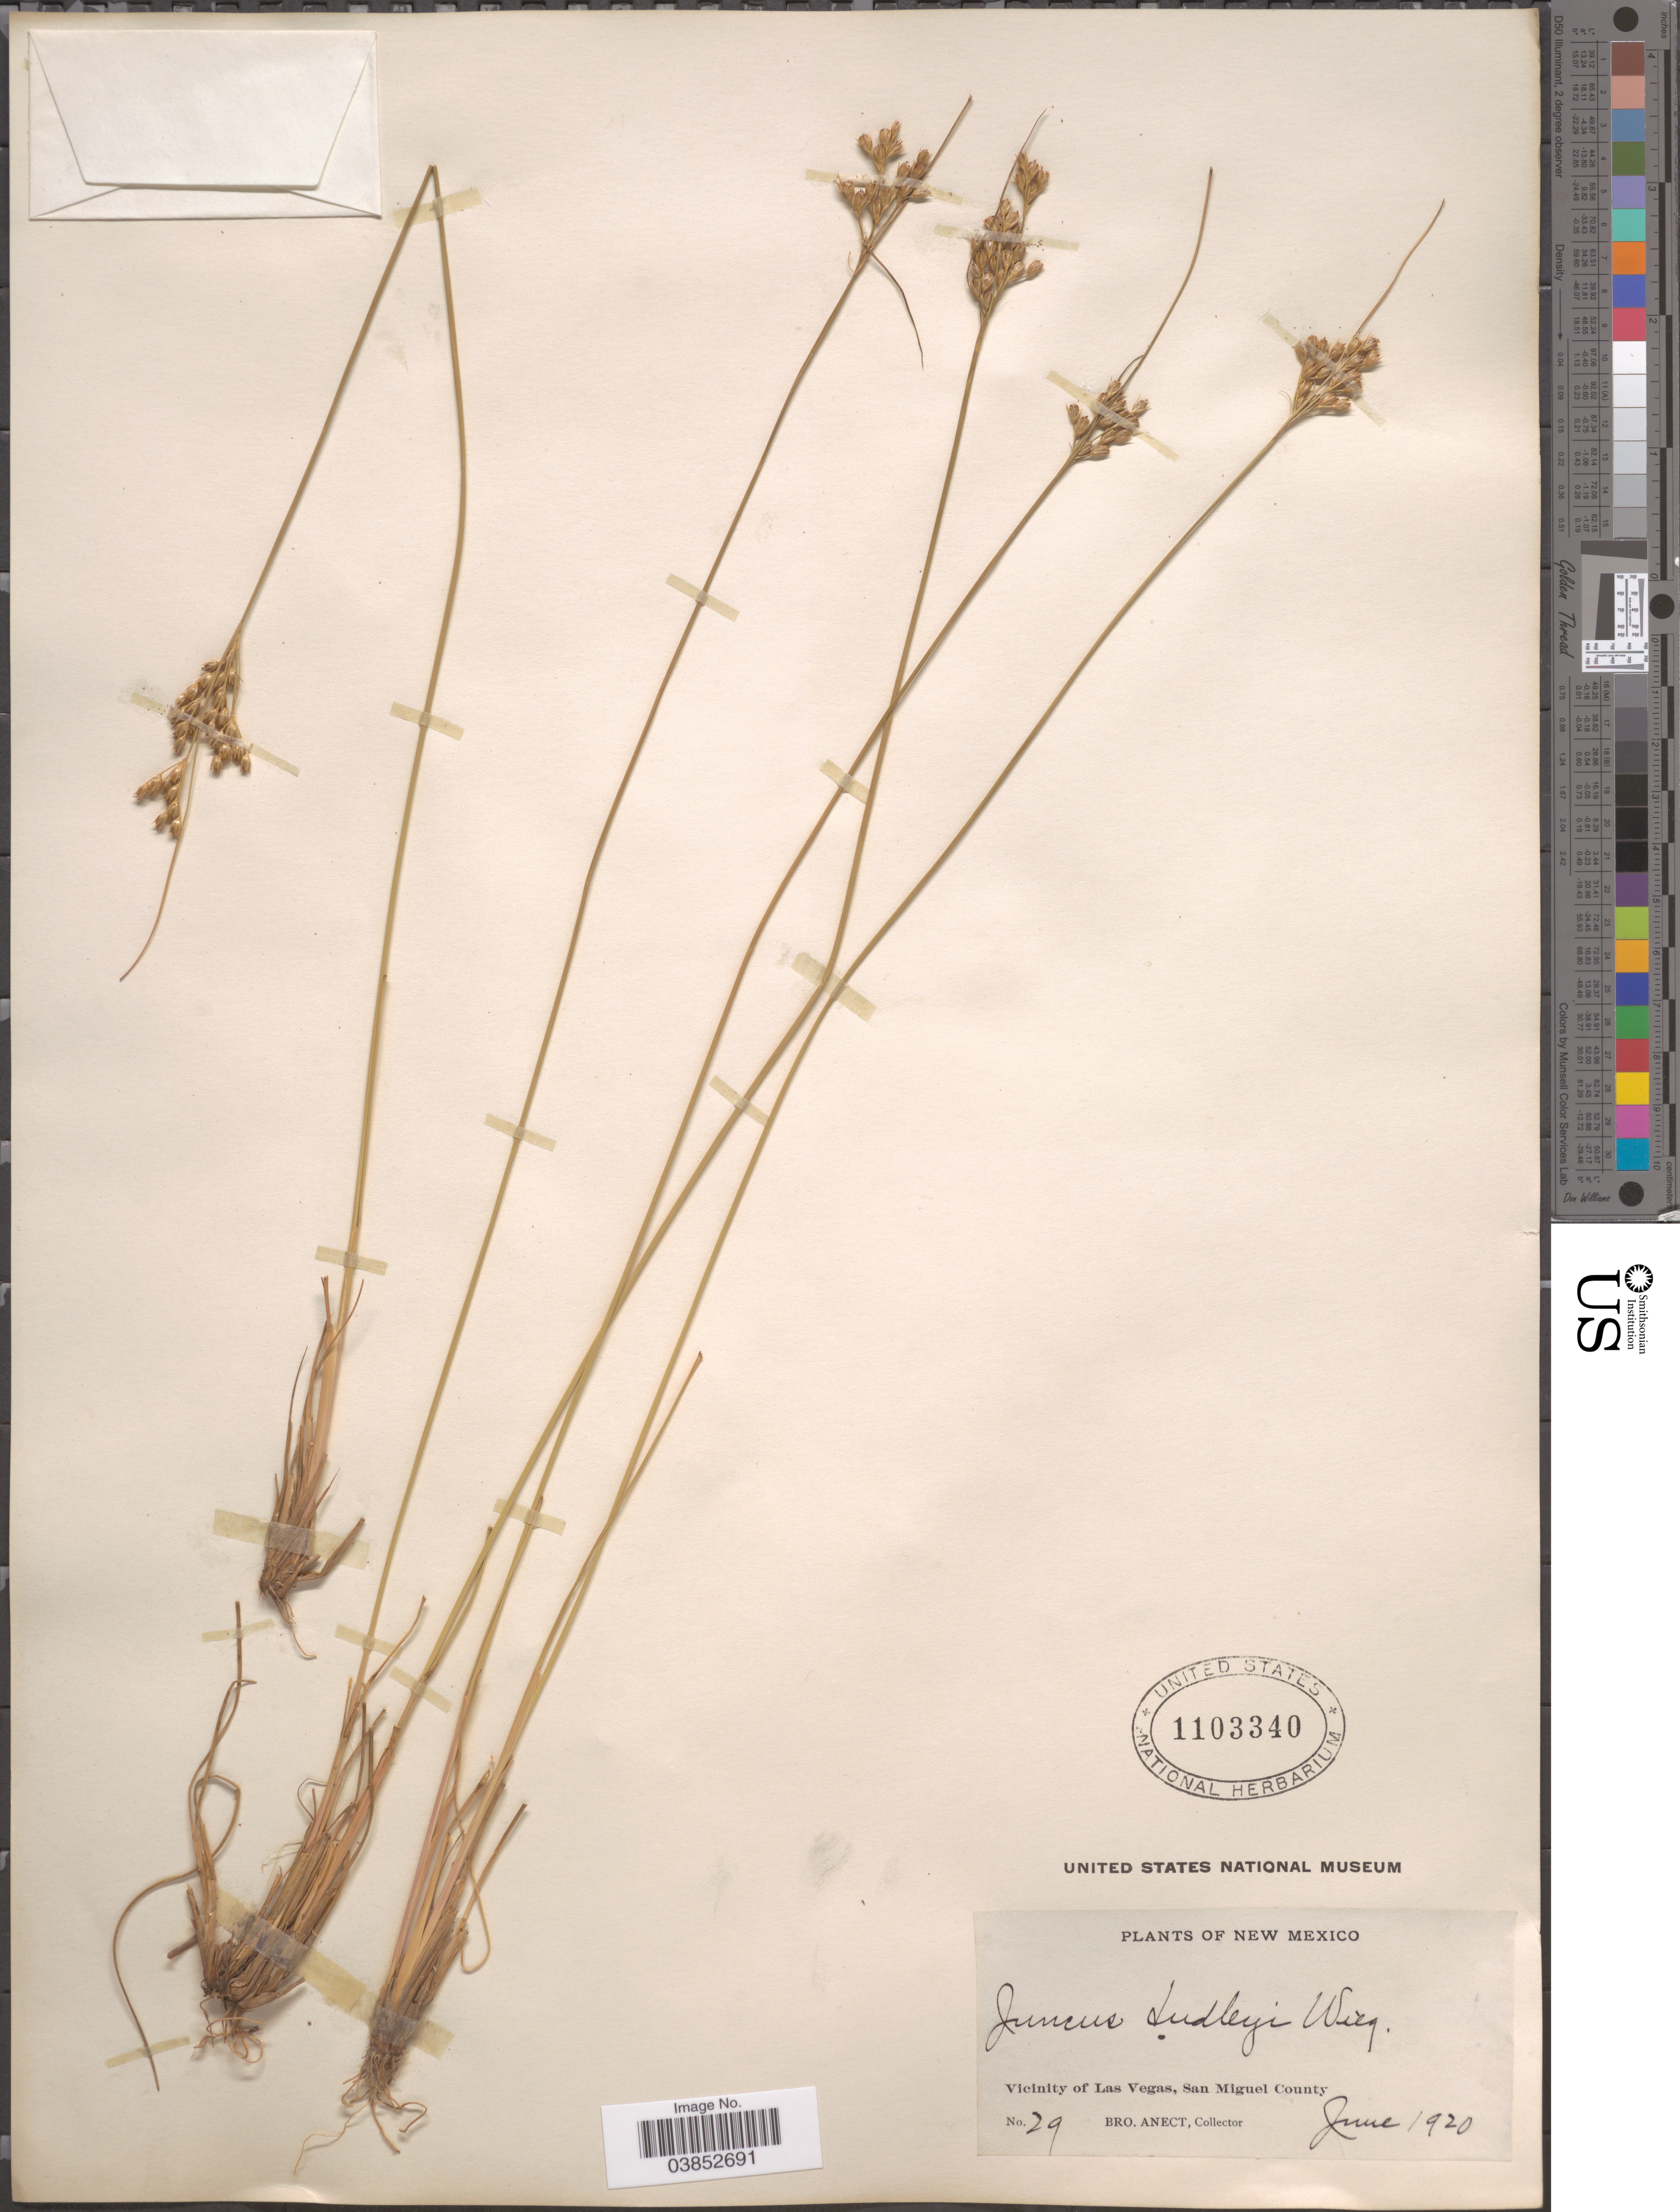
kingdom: Plantae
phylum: Tracheophyta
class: Liliopsida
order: Poales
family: Juncaceae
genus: Juncus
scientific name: Juncus dudleyi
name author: Wiegand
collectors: B. Anect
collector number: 29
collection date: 1920-06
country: United States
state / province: New Mexico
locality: Vicinity of Las Vegas, San Miguel County.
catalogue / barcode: US 1103340